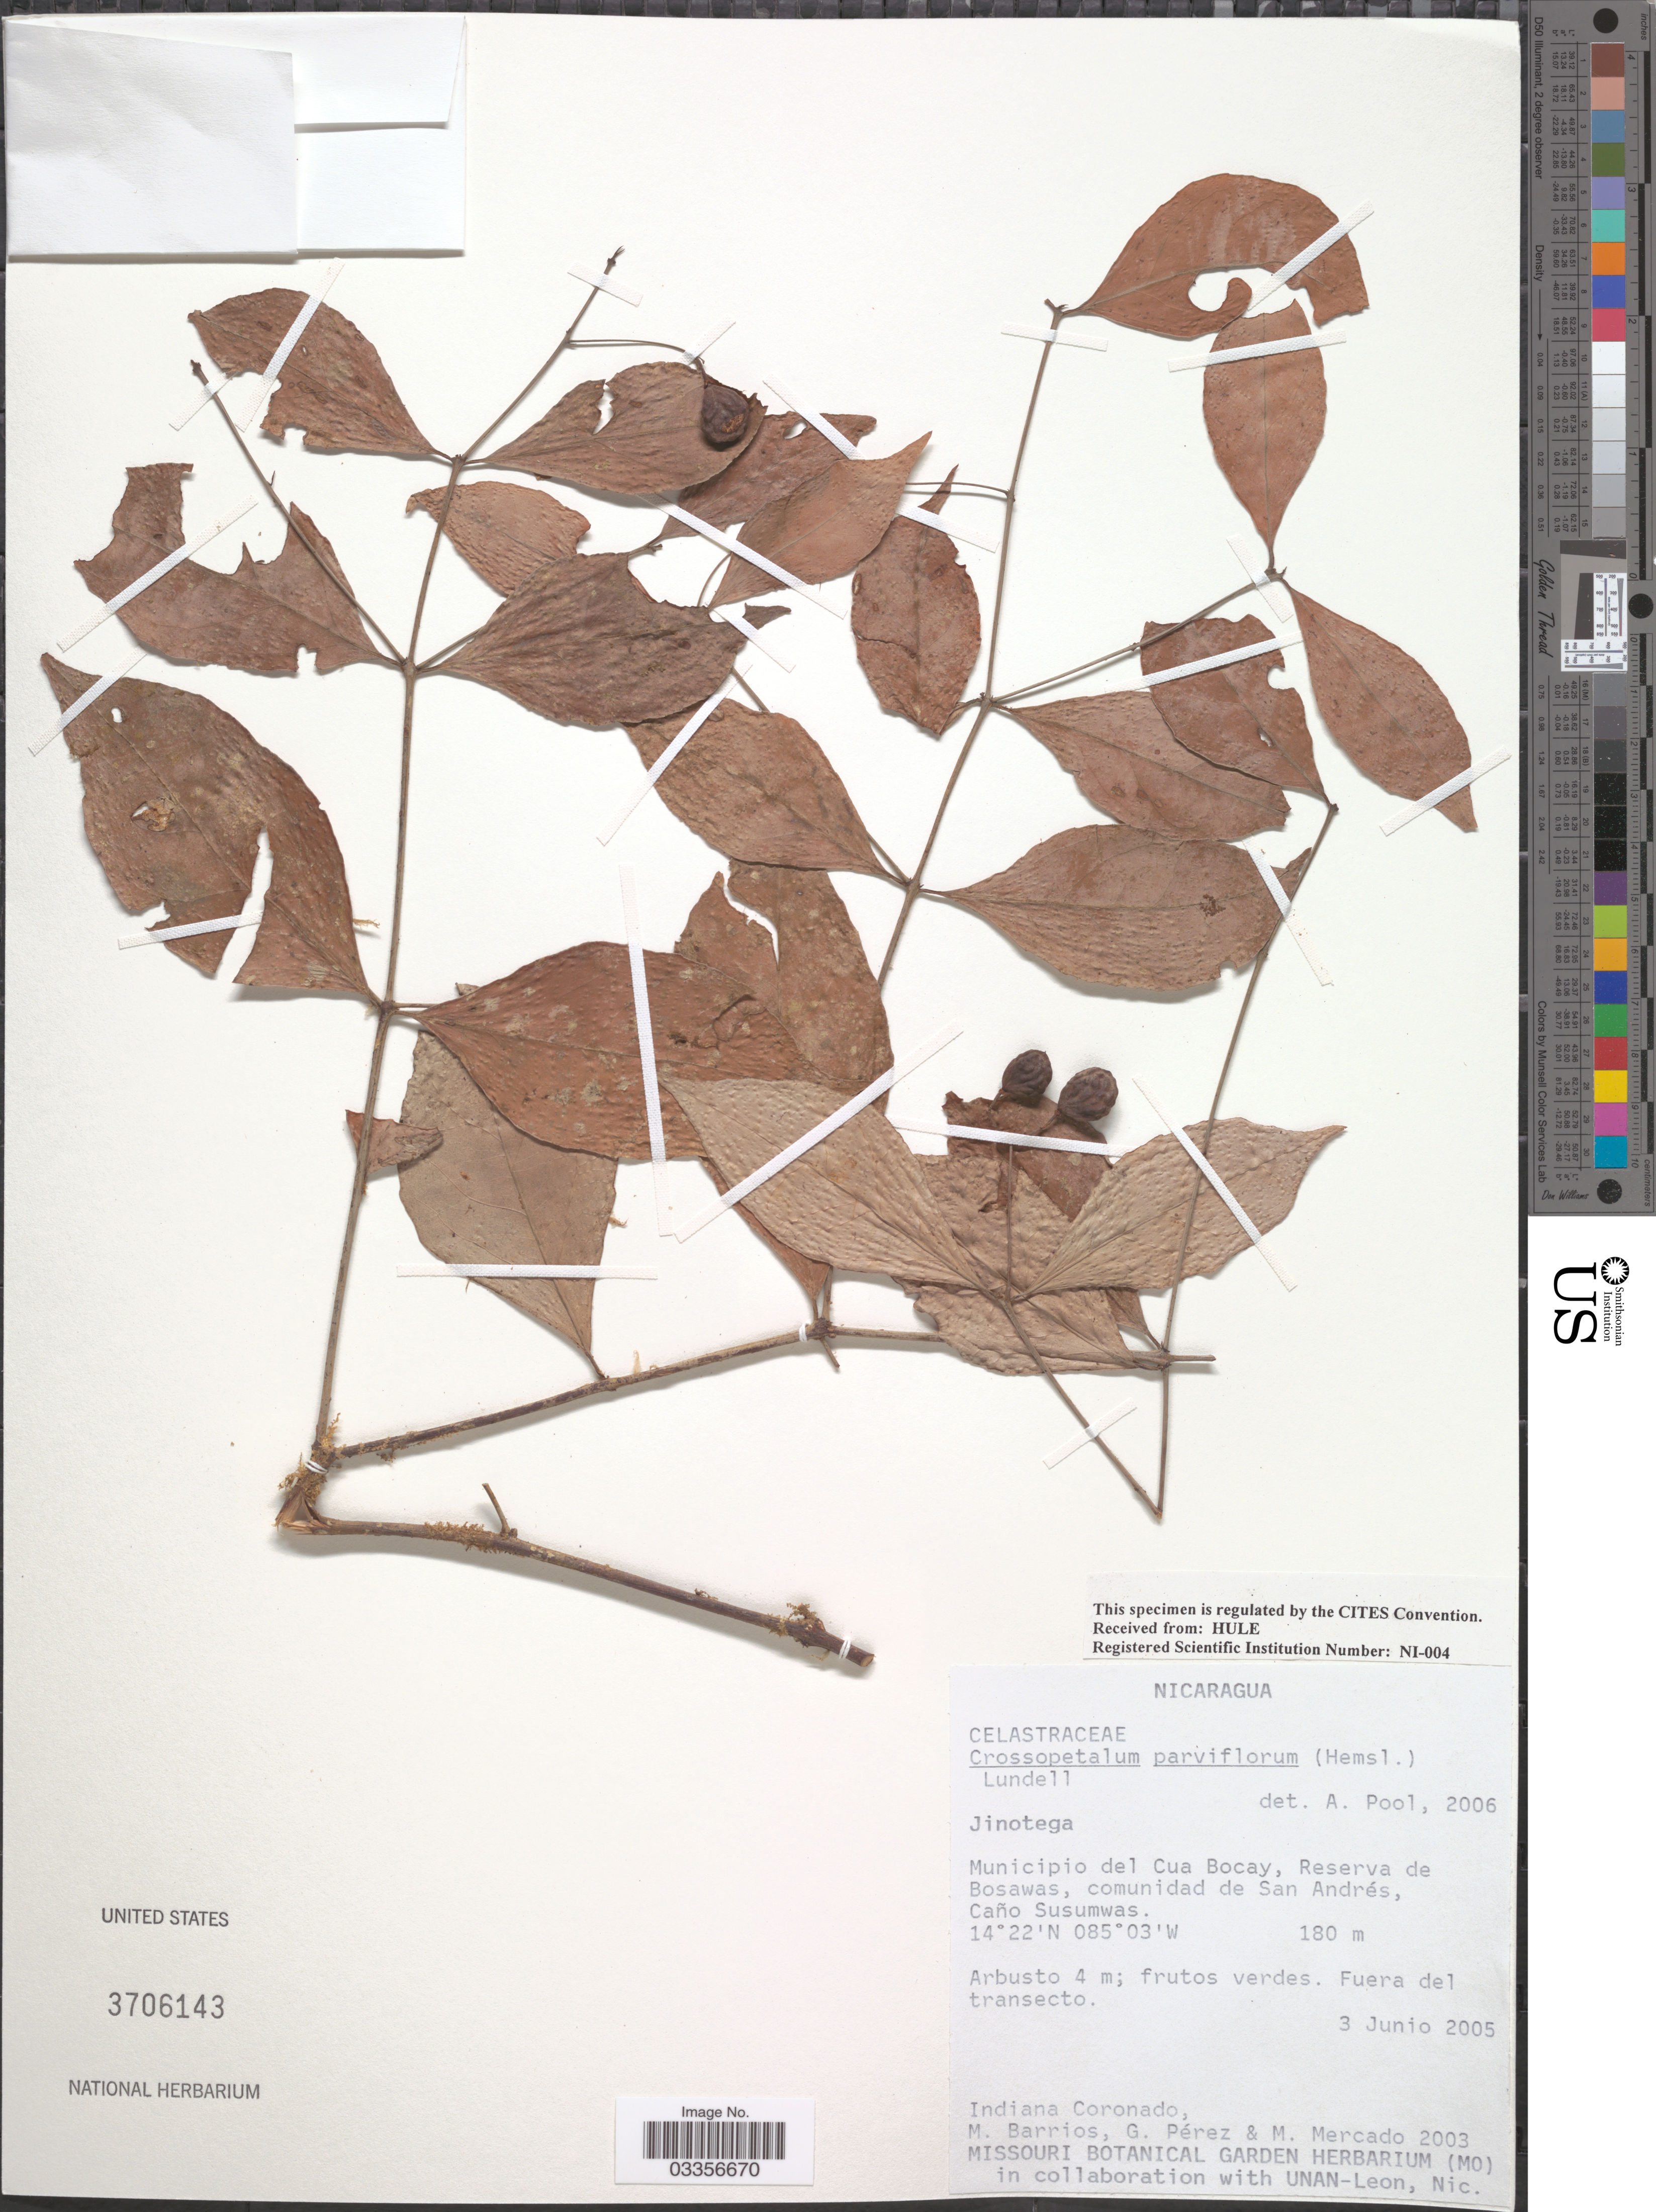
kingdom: Plantae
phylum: Tracheophyta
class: Magnoliopsida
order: Celastrales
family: Celastraceae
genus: Crossopetalum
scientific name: Crossopetalum parviflorum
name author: L.O. Williams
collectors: I. Coronado, M. Barrios, G. Perez & M. Mercado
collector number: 2003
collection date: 2005-06-03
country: Nicaragua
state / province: Jinotega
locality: Municipio del Cua Bocay, Reserva de Bosawas, comunidad de San Andrés, Caño Susumwas.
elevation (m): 180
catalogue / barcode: US 3706143